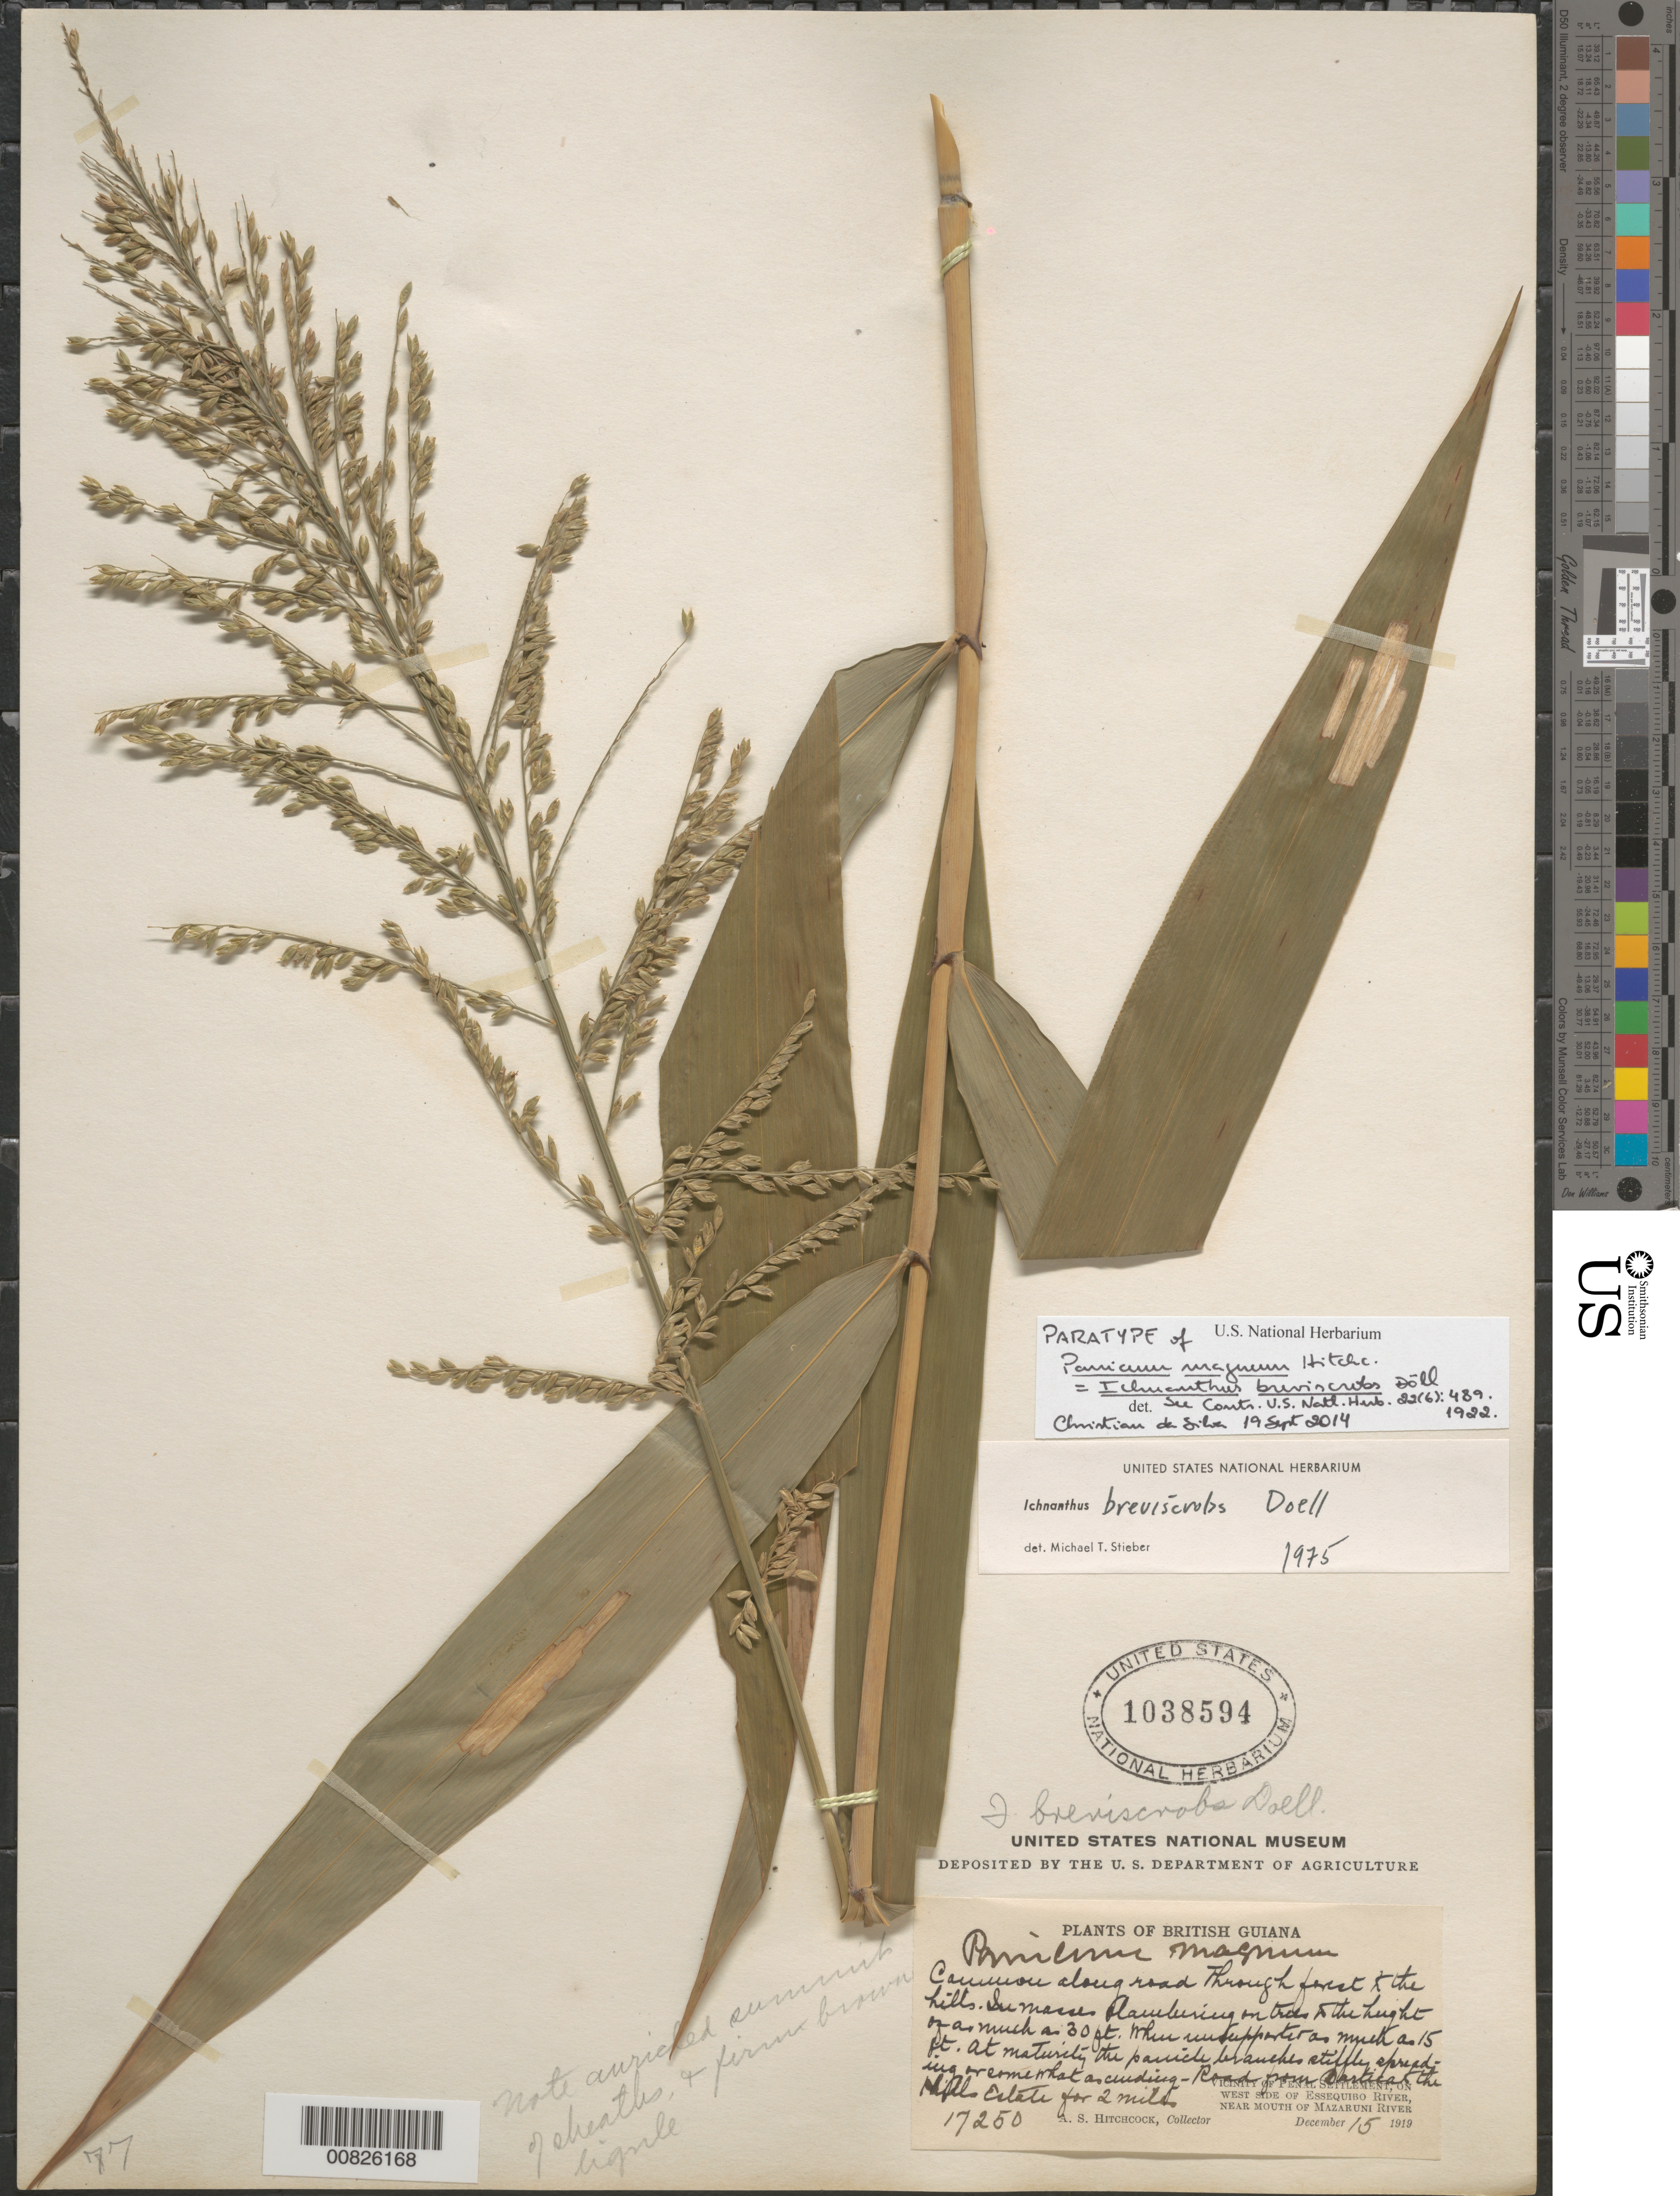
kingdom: Plantae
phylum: Tracheophyta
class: Liliopsida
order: Poales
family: Poaceae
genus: Ichnanthus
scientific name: Ichnanthus breviscrobs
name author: Döll in Mart.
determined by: Stieber, M. T.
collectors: A. S. Hitchcock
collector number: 17250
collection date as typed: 15-Dec-19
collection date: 1919-12-15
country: Guyana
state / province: Cuyuni-Mazaruni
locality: Bartica, to the Hills Estate for 2 miles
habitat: Along road through forest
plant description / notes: Paratype of Panicum magnum Hitchc.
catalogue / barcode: US 1038594